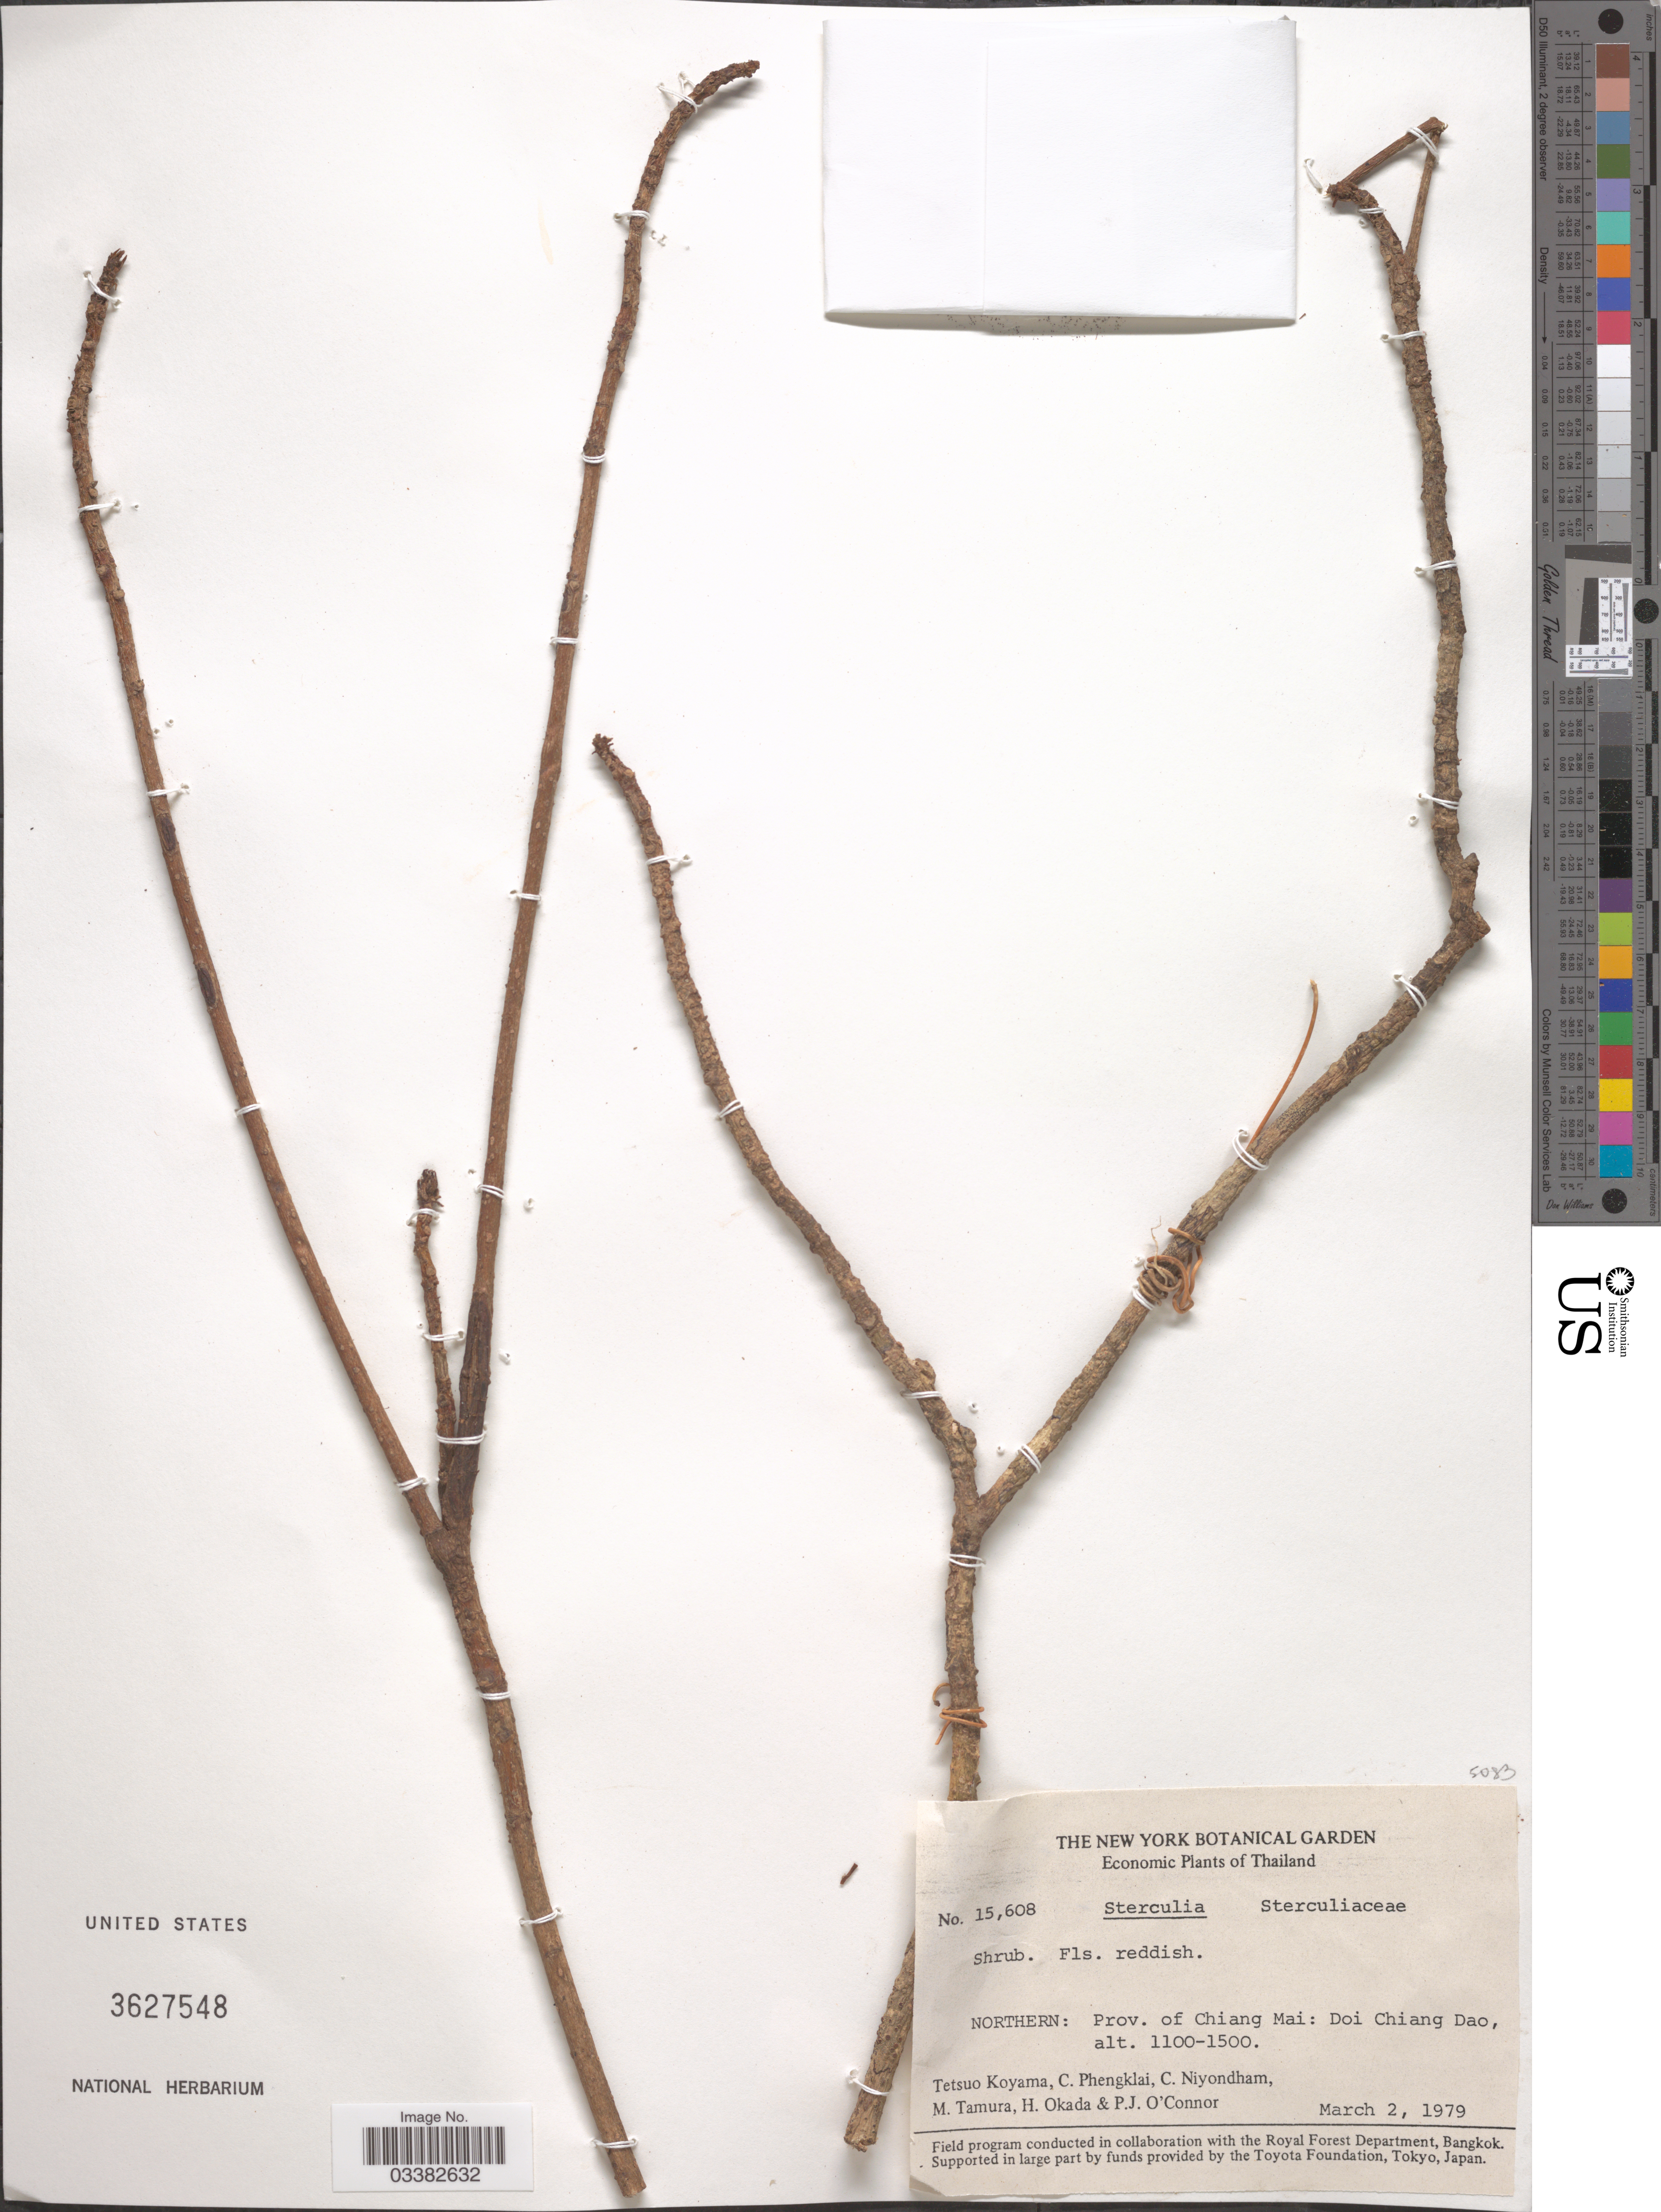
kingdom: Plantae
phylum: Tracheophyta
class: Magnoliopsida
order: Malvales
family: Malvaceae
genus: Sterculia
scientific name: Sterculia sp.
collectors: T. Koyama, C. Phengklai, C. Niyondham, M. Tamura & et al.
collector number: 15608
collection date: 1979-03-02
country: Thailand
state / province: Chiang Mai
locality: Northern: Doi Chiang Dao.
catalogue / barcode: US 3627548